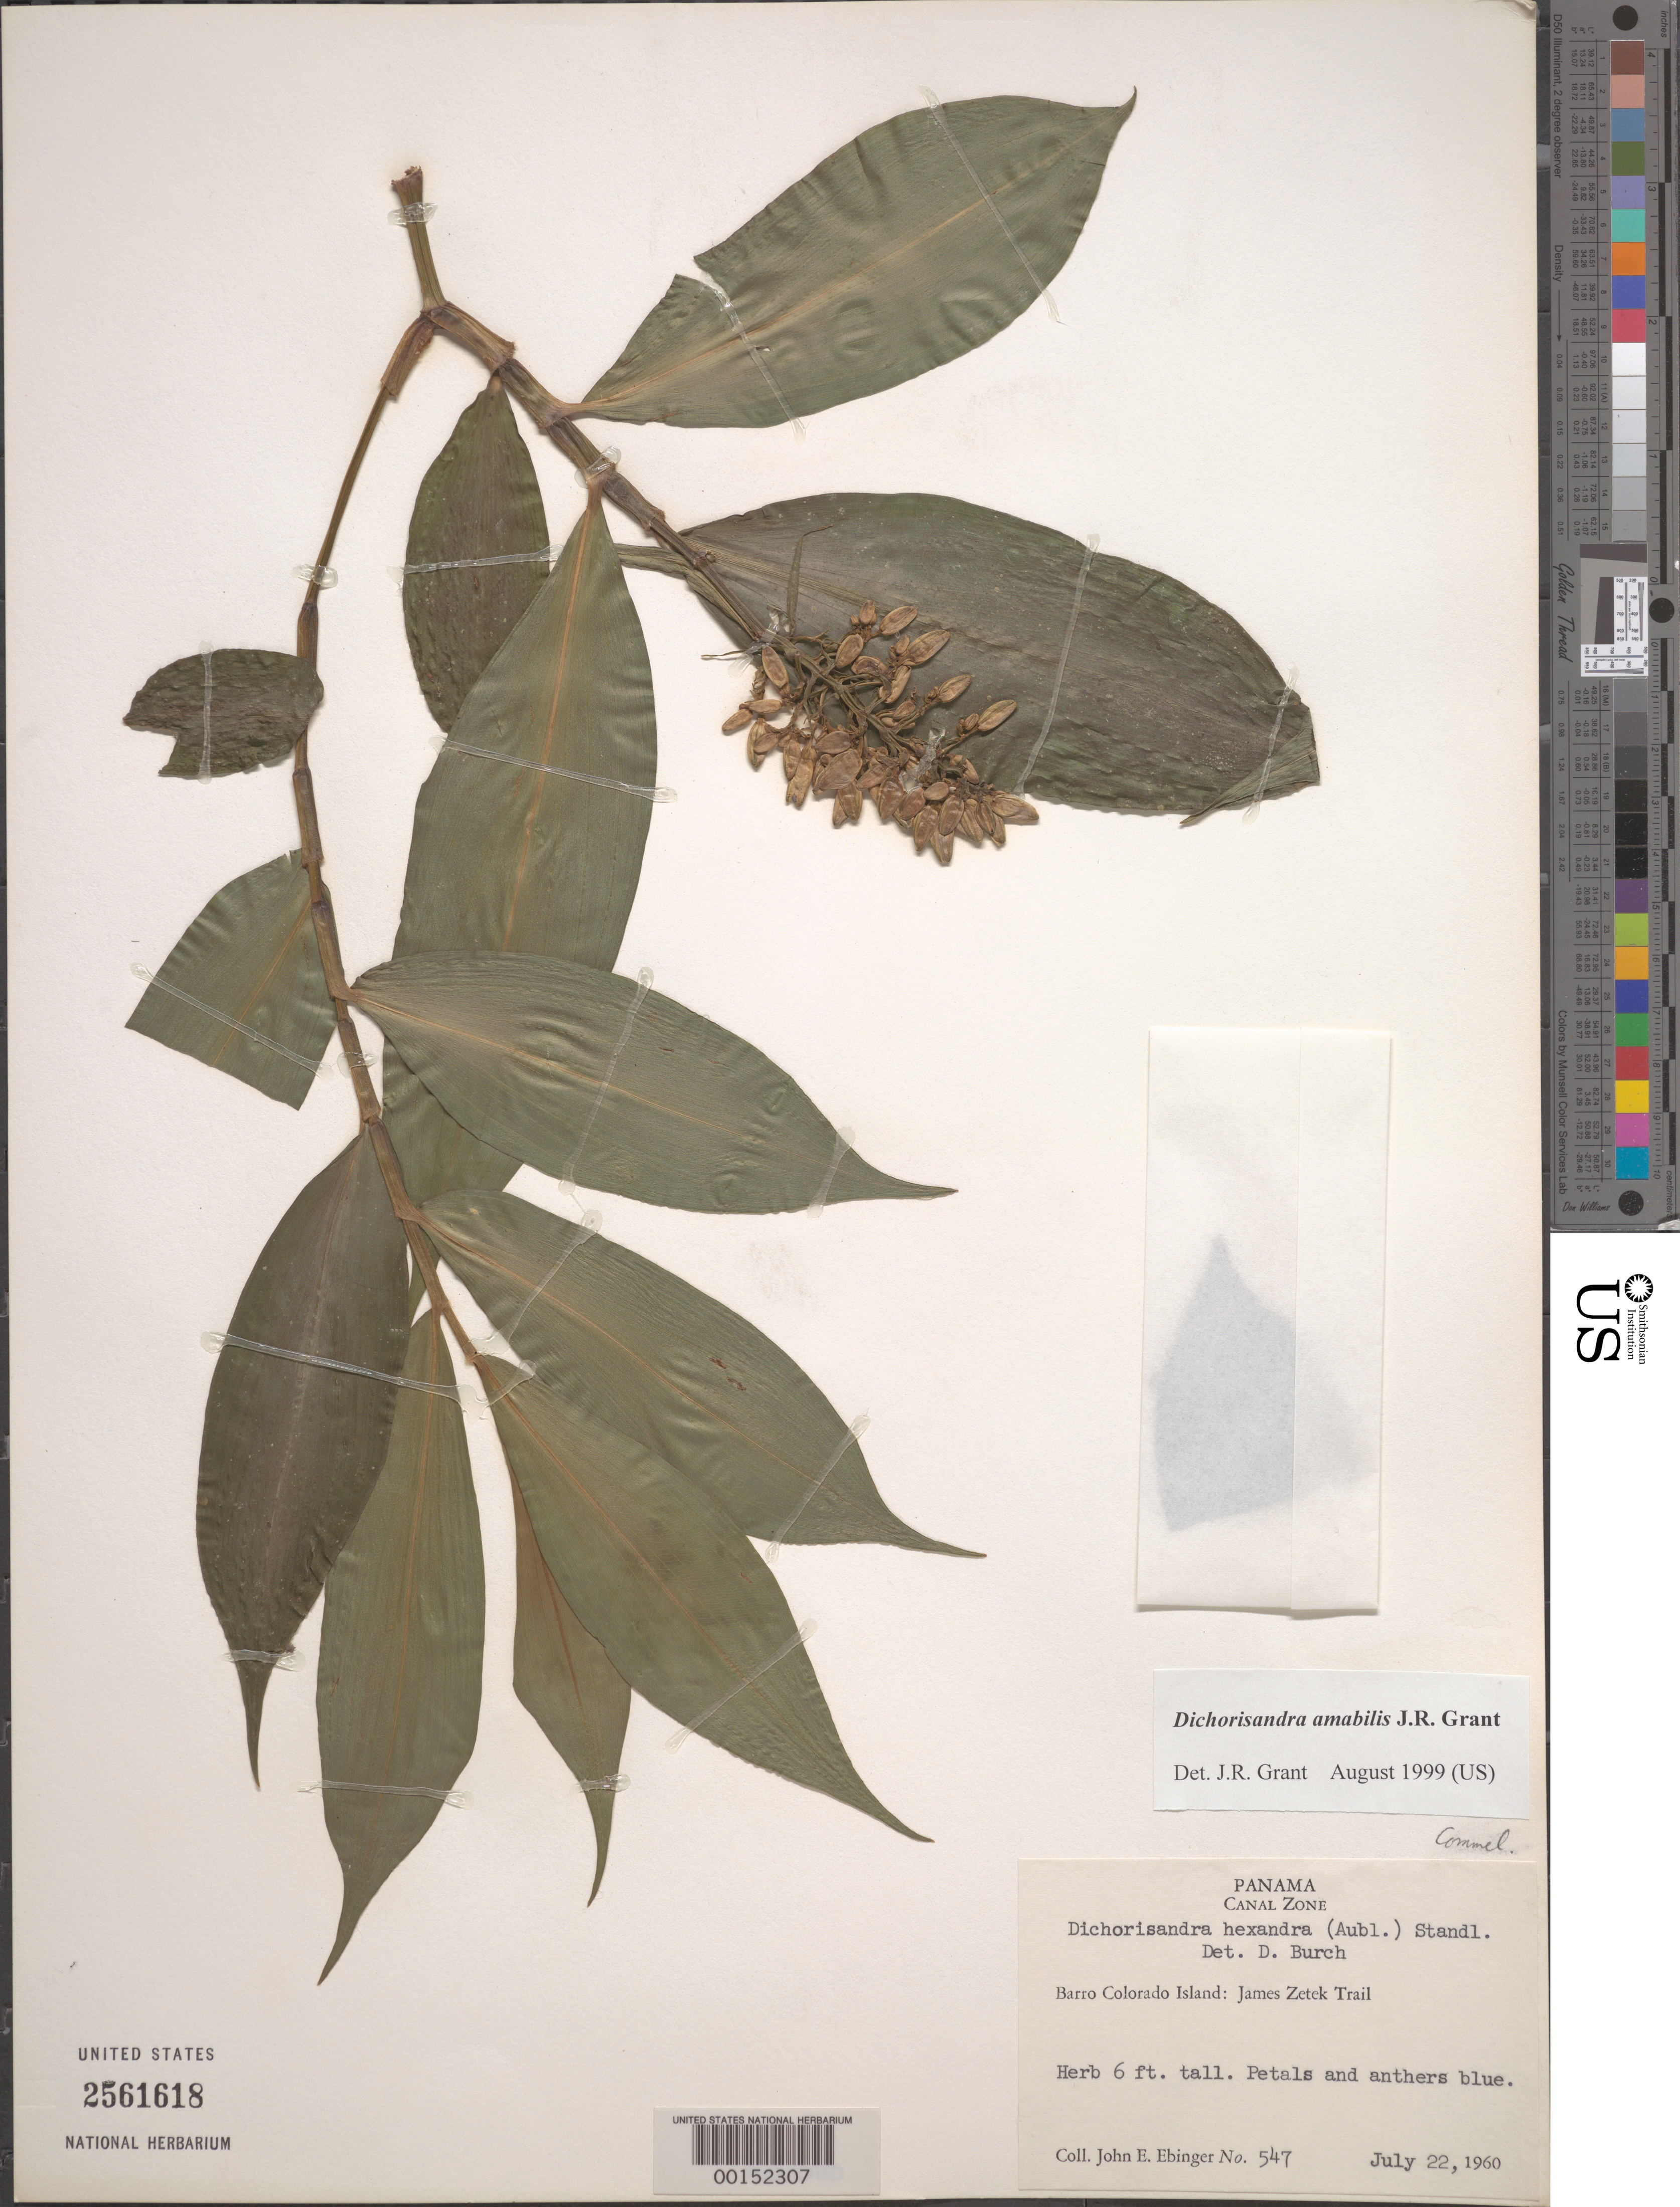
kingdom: Plantae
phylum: Tracheophyta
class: Liliopsida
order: Commelinales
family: Commelinaceae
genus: Dichorisandra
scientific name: Dichorisandra hexandra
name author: (Aubl.) Standl.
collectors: J. Ebinger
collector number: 547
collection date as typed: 22 Jul 1960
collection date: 1960-07-22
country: Panama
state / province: Panamá Oeste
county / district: Canal Zone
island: Barro Colorado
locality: James Zetek Trail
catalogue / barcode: US 2561618